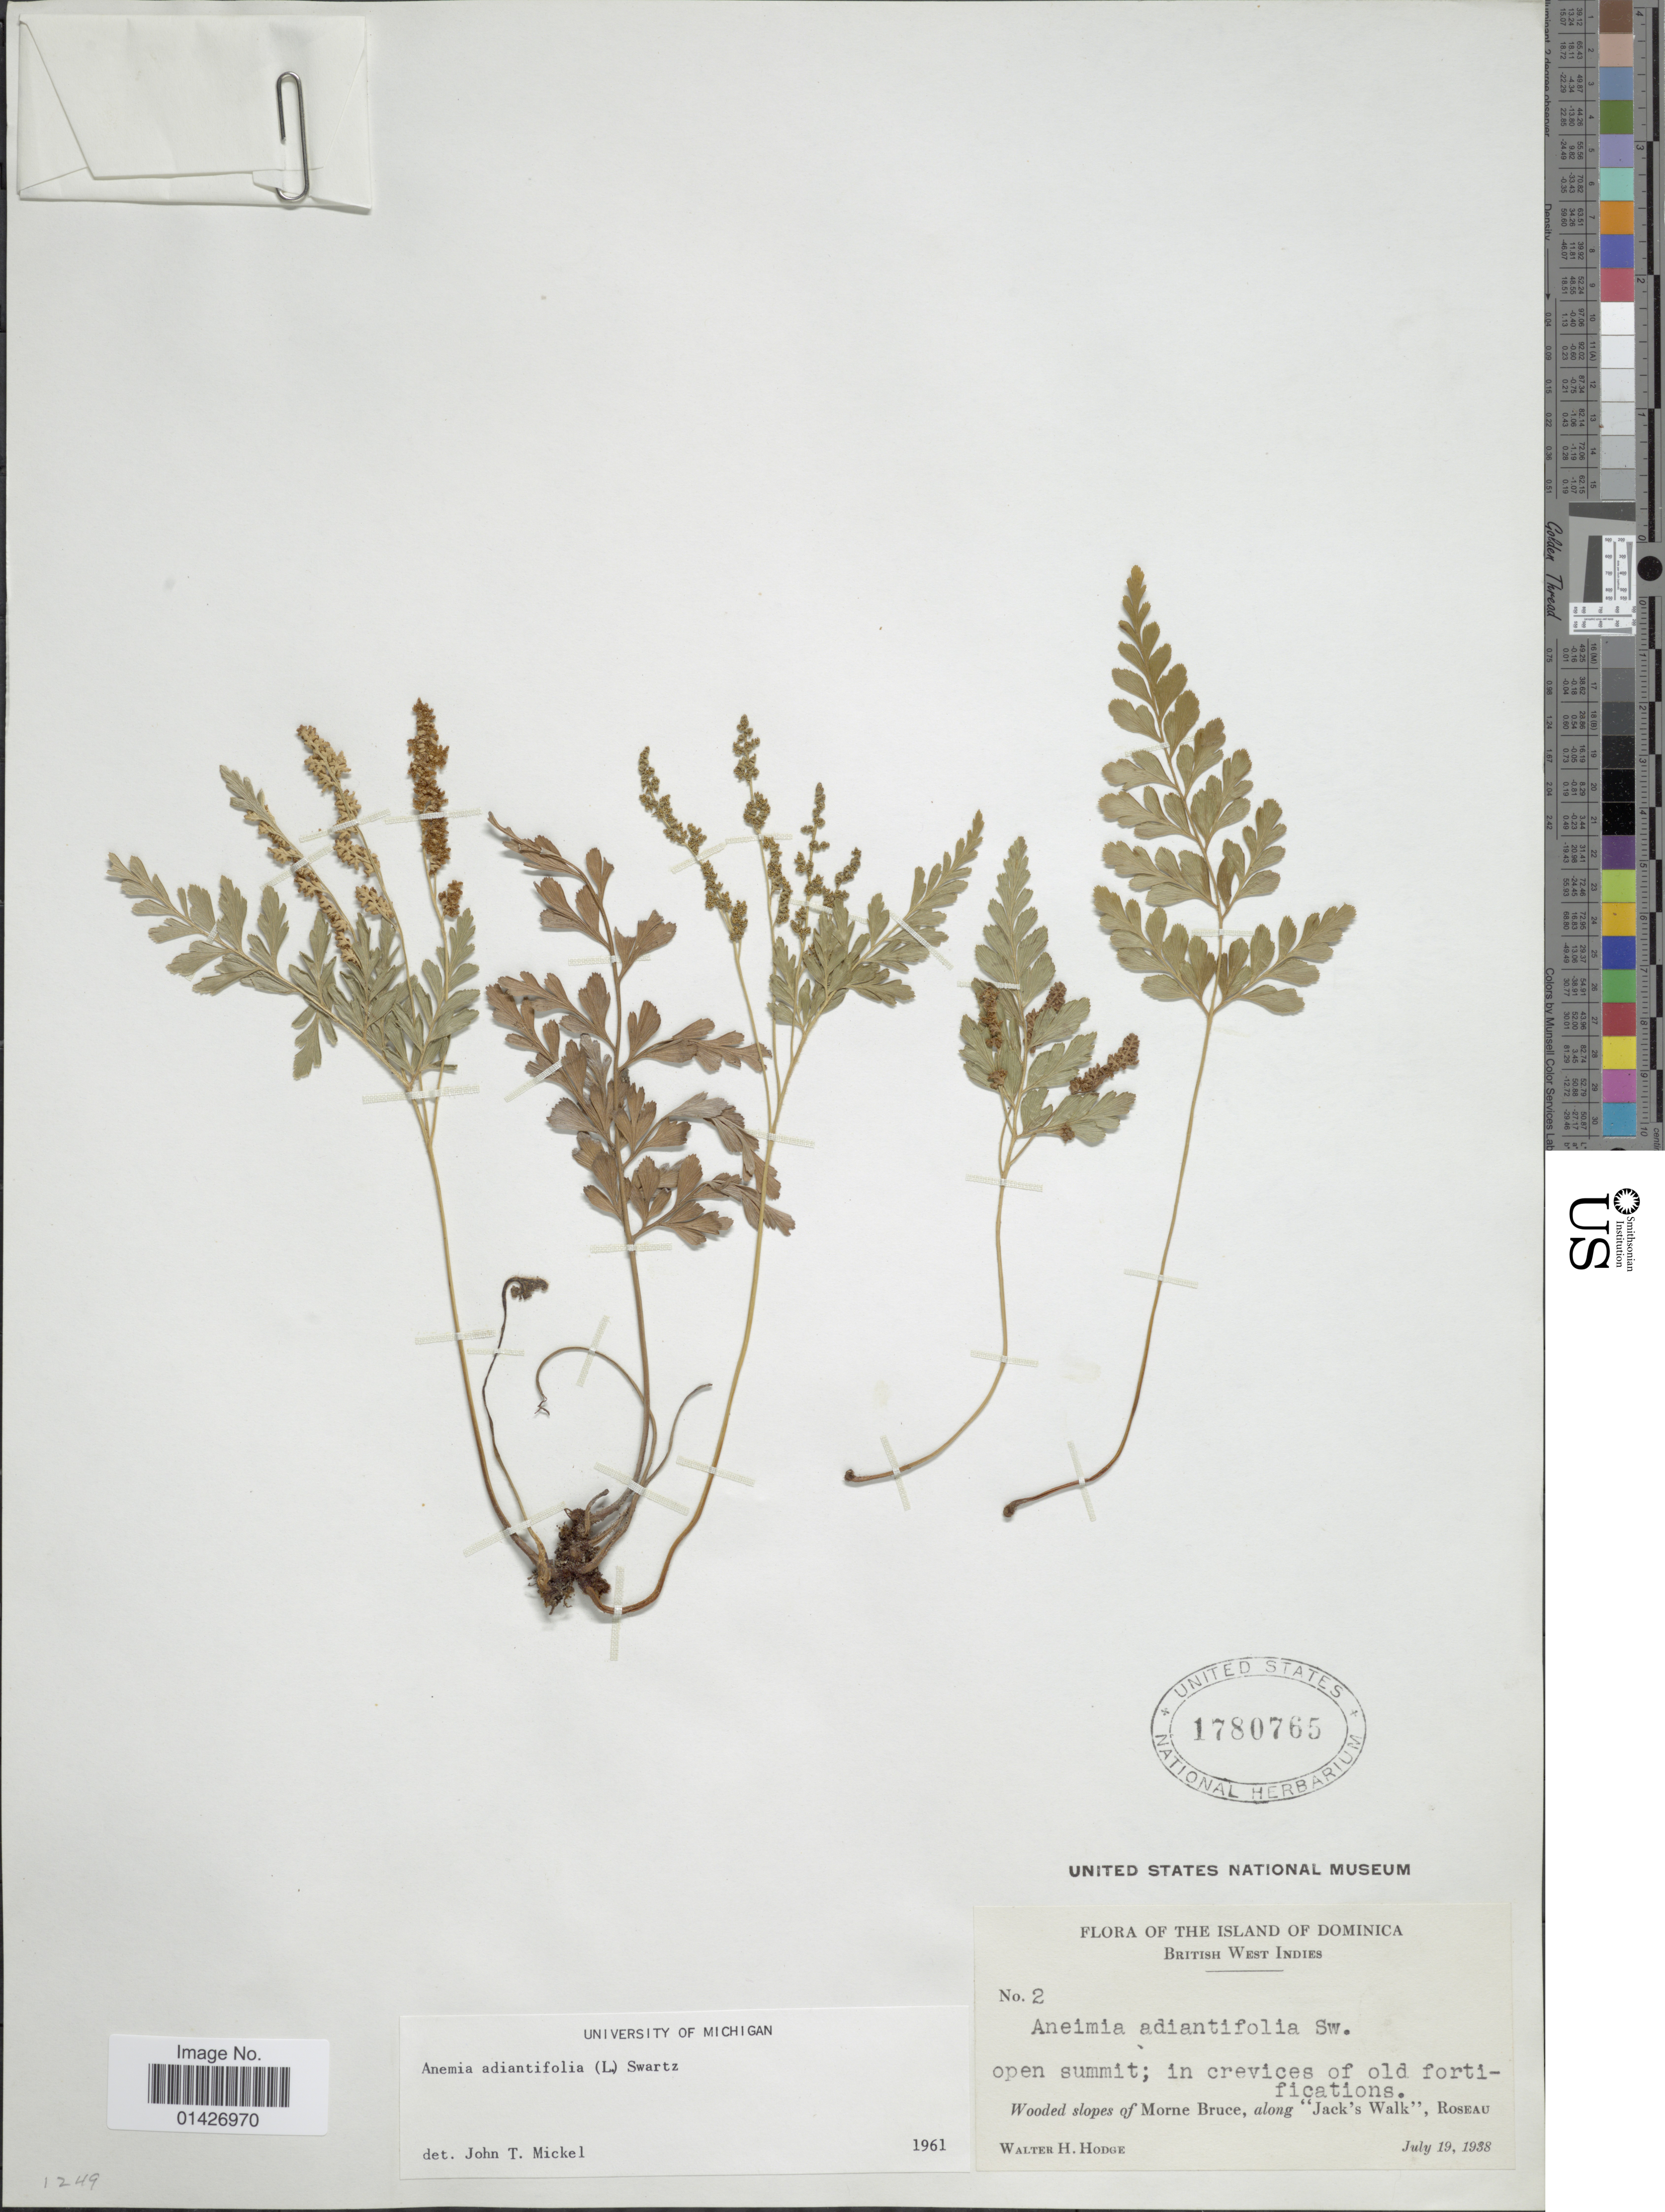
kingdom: Plantae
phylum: Tracheophyta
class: Polypodiopsida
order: Schizaeales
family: Anemiaceae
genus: Anemia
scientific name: Anemia adiantifolia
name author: (L.) Sw.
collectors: W. Hodge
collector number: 2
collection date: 1938-07-19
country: Dominica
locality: The Island of Dominca, British West Indies, Wooded slopes of Morne Bruce, along 'Jack's Walk', Roseau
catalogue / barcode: US 1780765